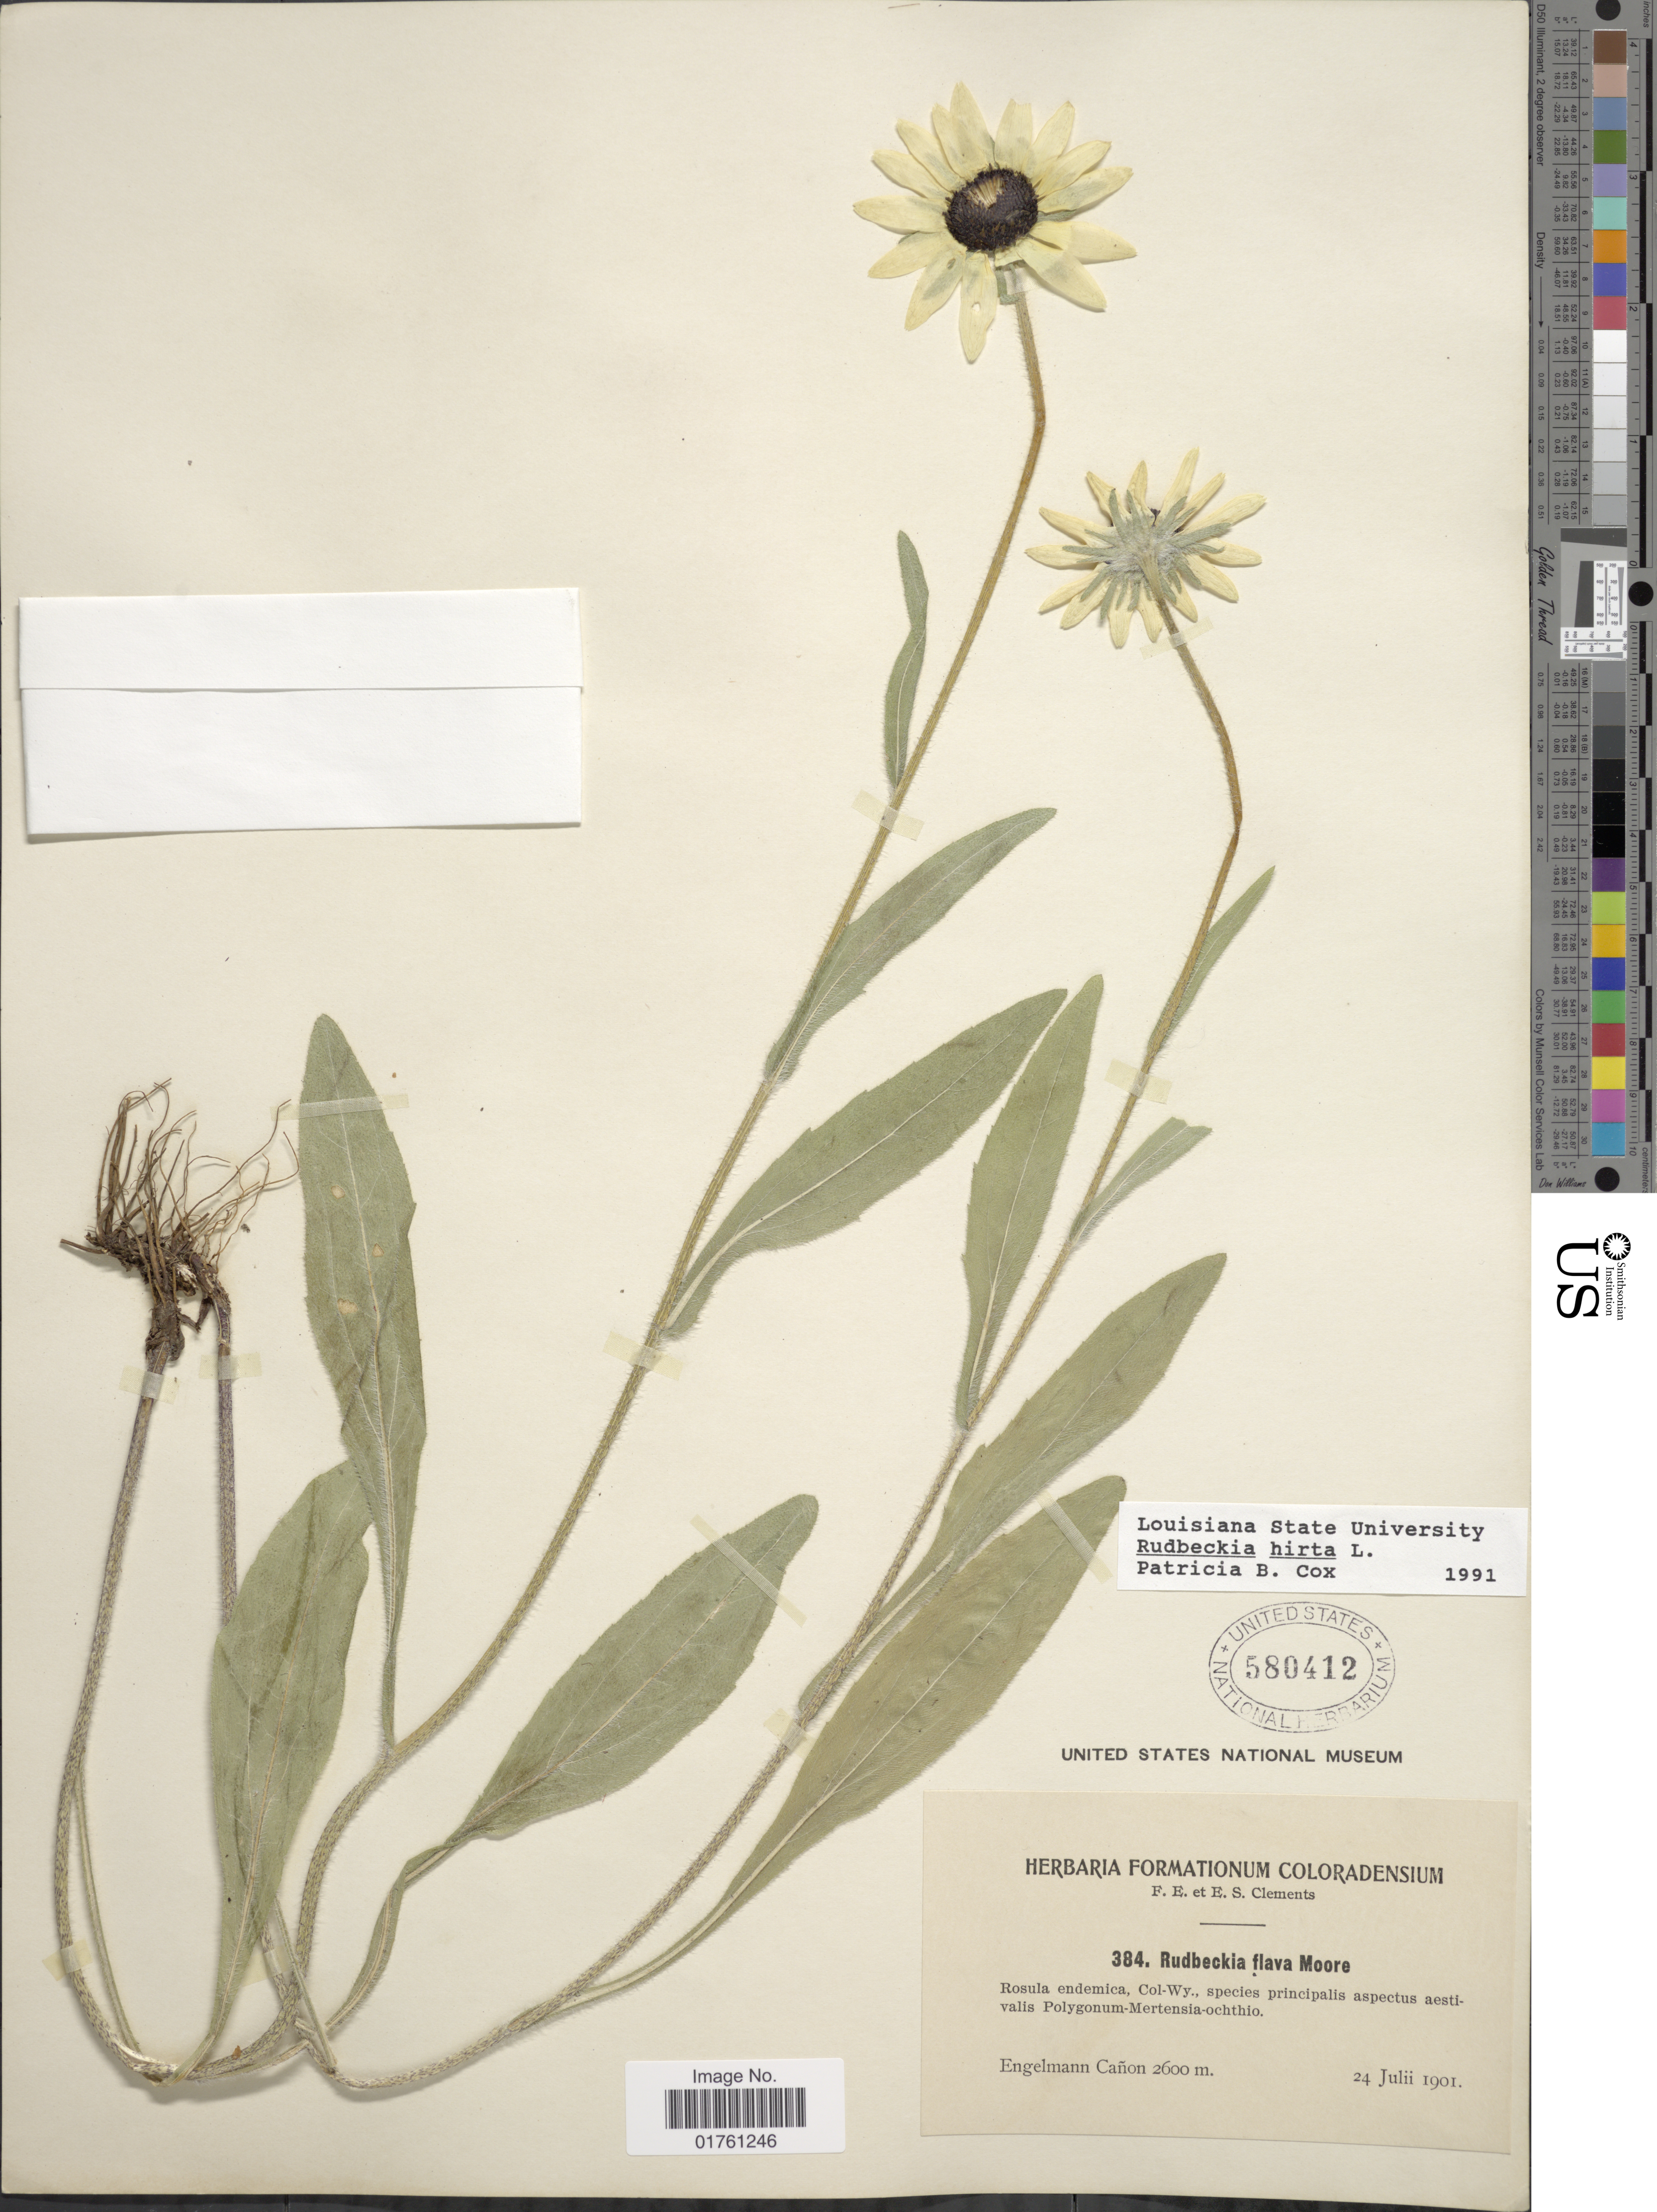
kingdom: Plantae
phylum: Tracheophyta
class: Magnoliopsida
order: Asterales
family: Asteraceae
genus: Rudbeckia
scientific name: Rudbeckia hirta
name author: L.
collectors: F. E. Clements & E. S. Clements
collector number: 384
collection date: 1901-07-24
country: United States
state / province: Colorado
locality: Engelmann Cañon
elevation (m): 2600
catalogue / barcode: US 580412